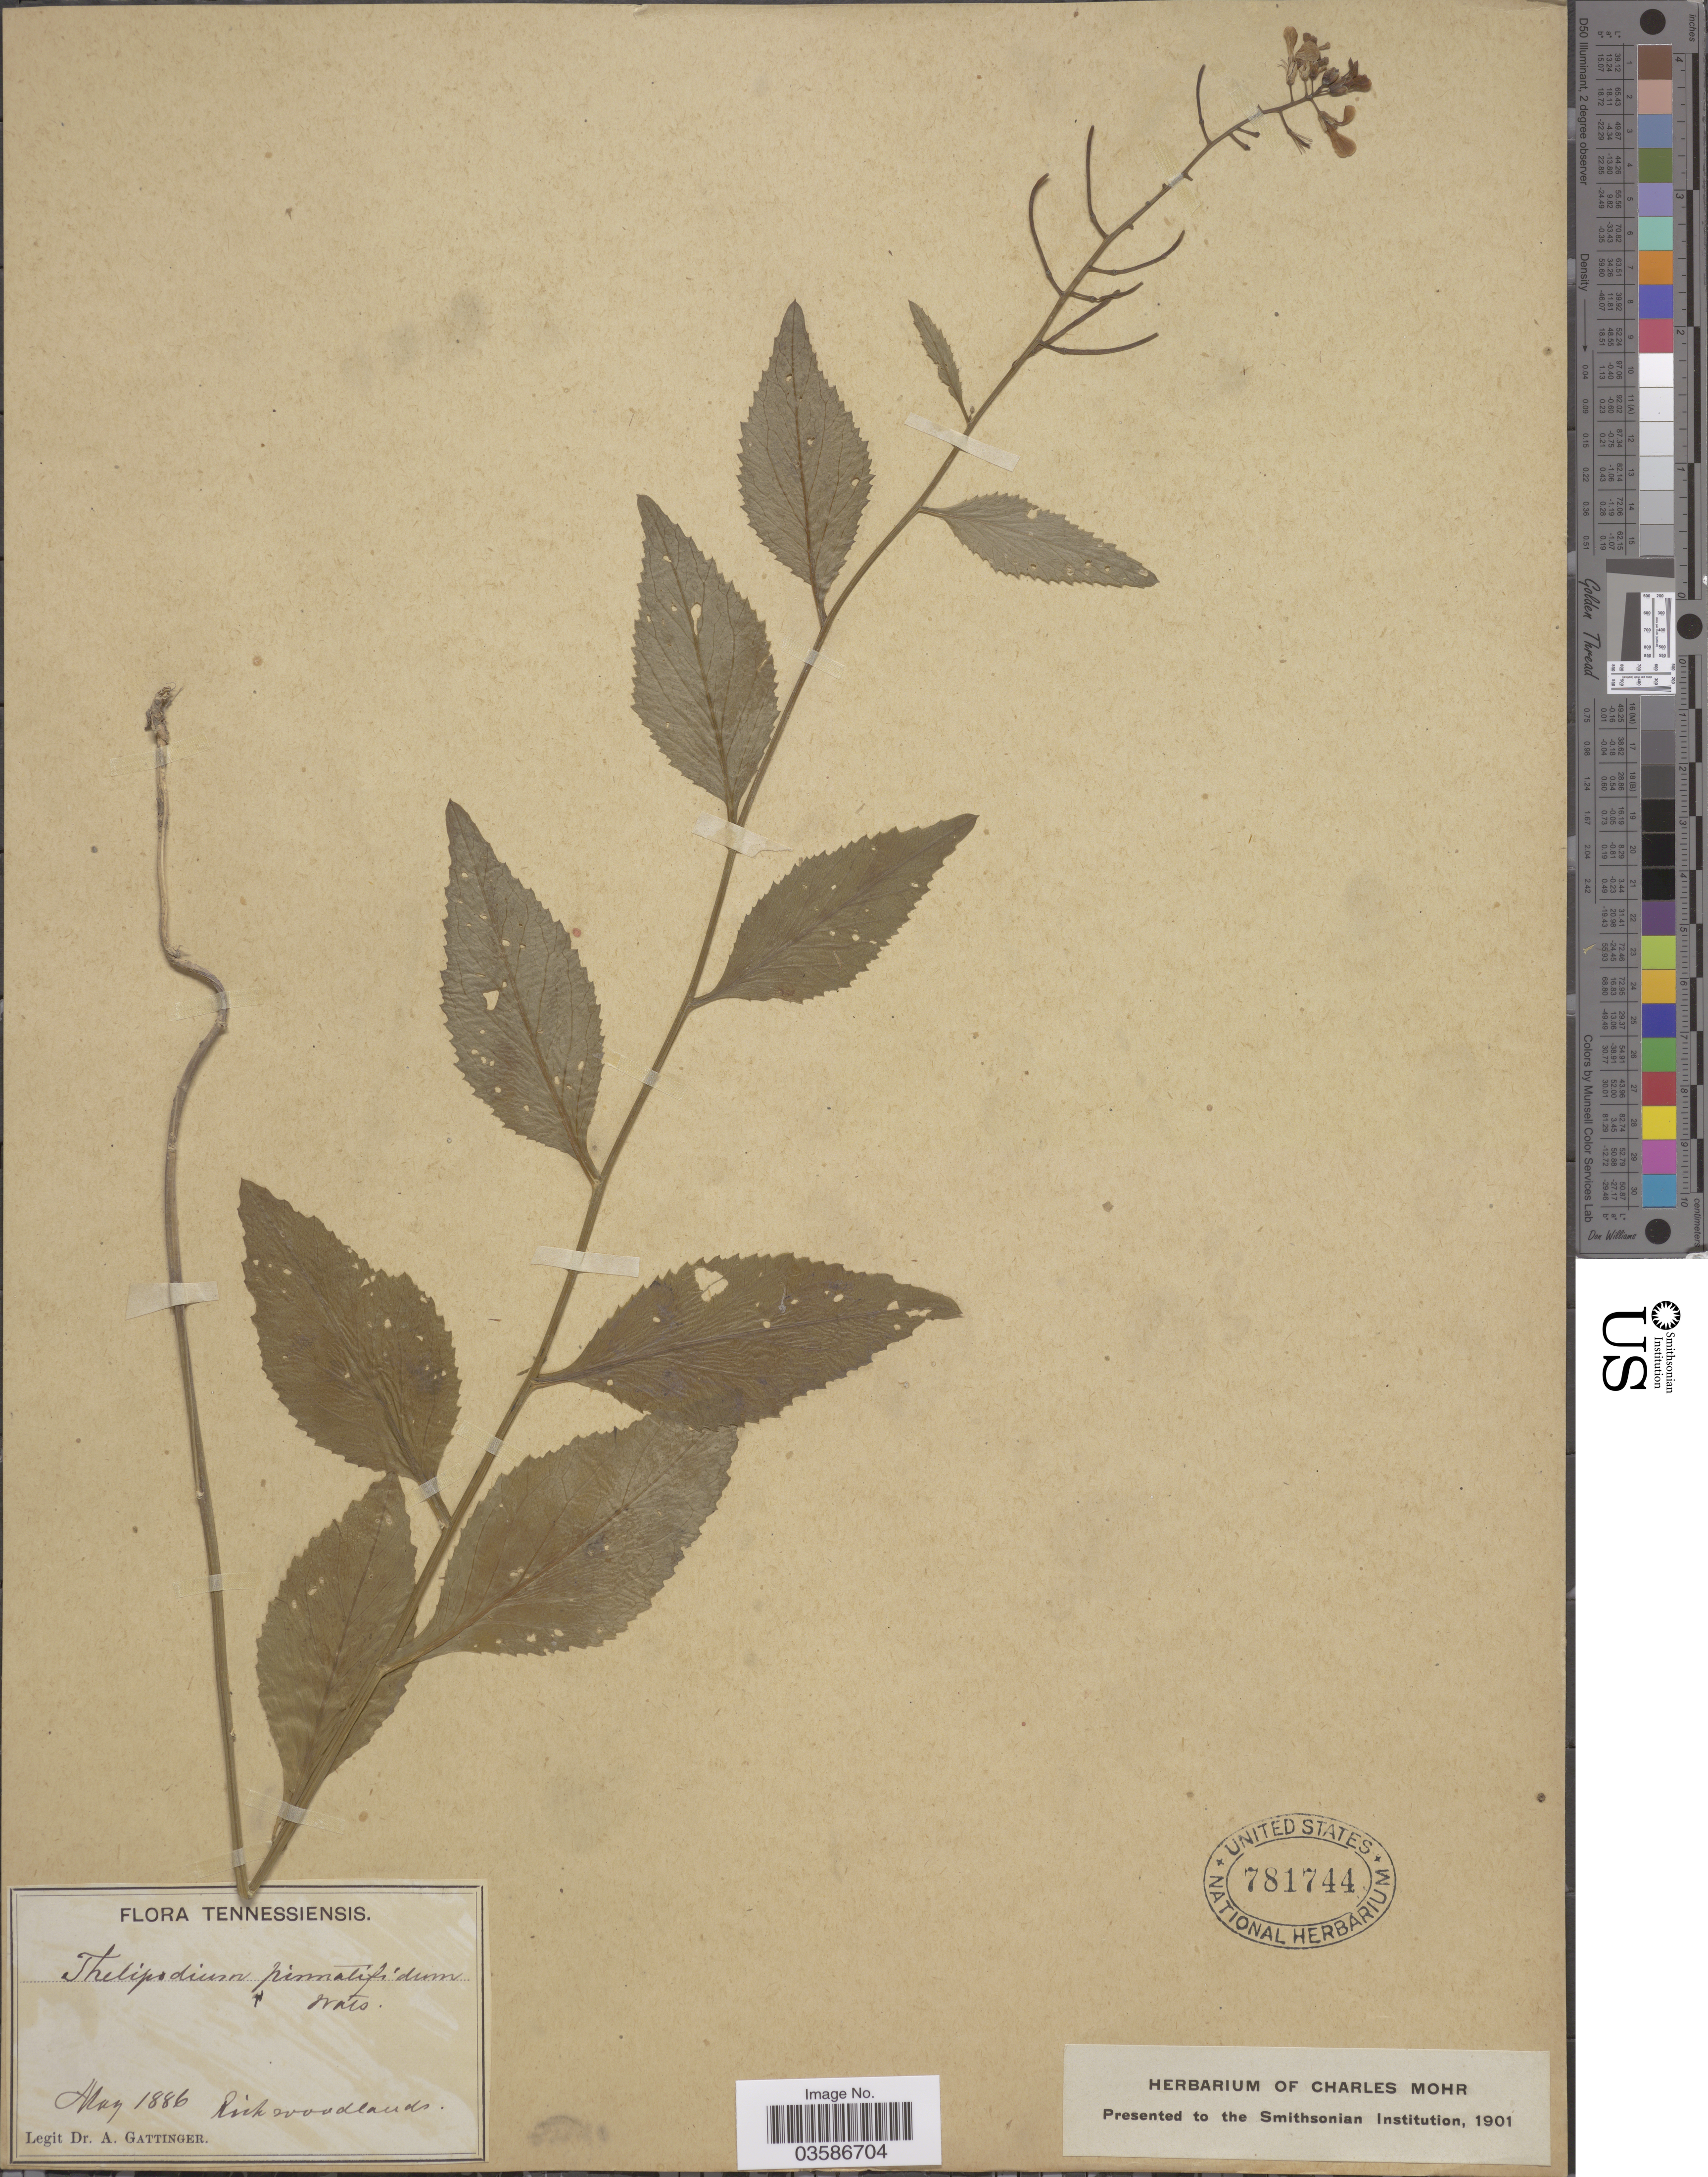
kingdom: Plantae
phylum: Tracheophyta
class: Magnoliopsida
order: Brassicales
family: Brassicaceae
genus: Iodanthus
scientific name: Iodanthus pinnatifidus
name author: (Michx.) Steud.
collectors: A. Gattinger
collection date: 1886-05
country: United States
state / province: Tennessee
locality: Rich woodlands.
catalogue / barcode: US 781744